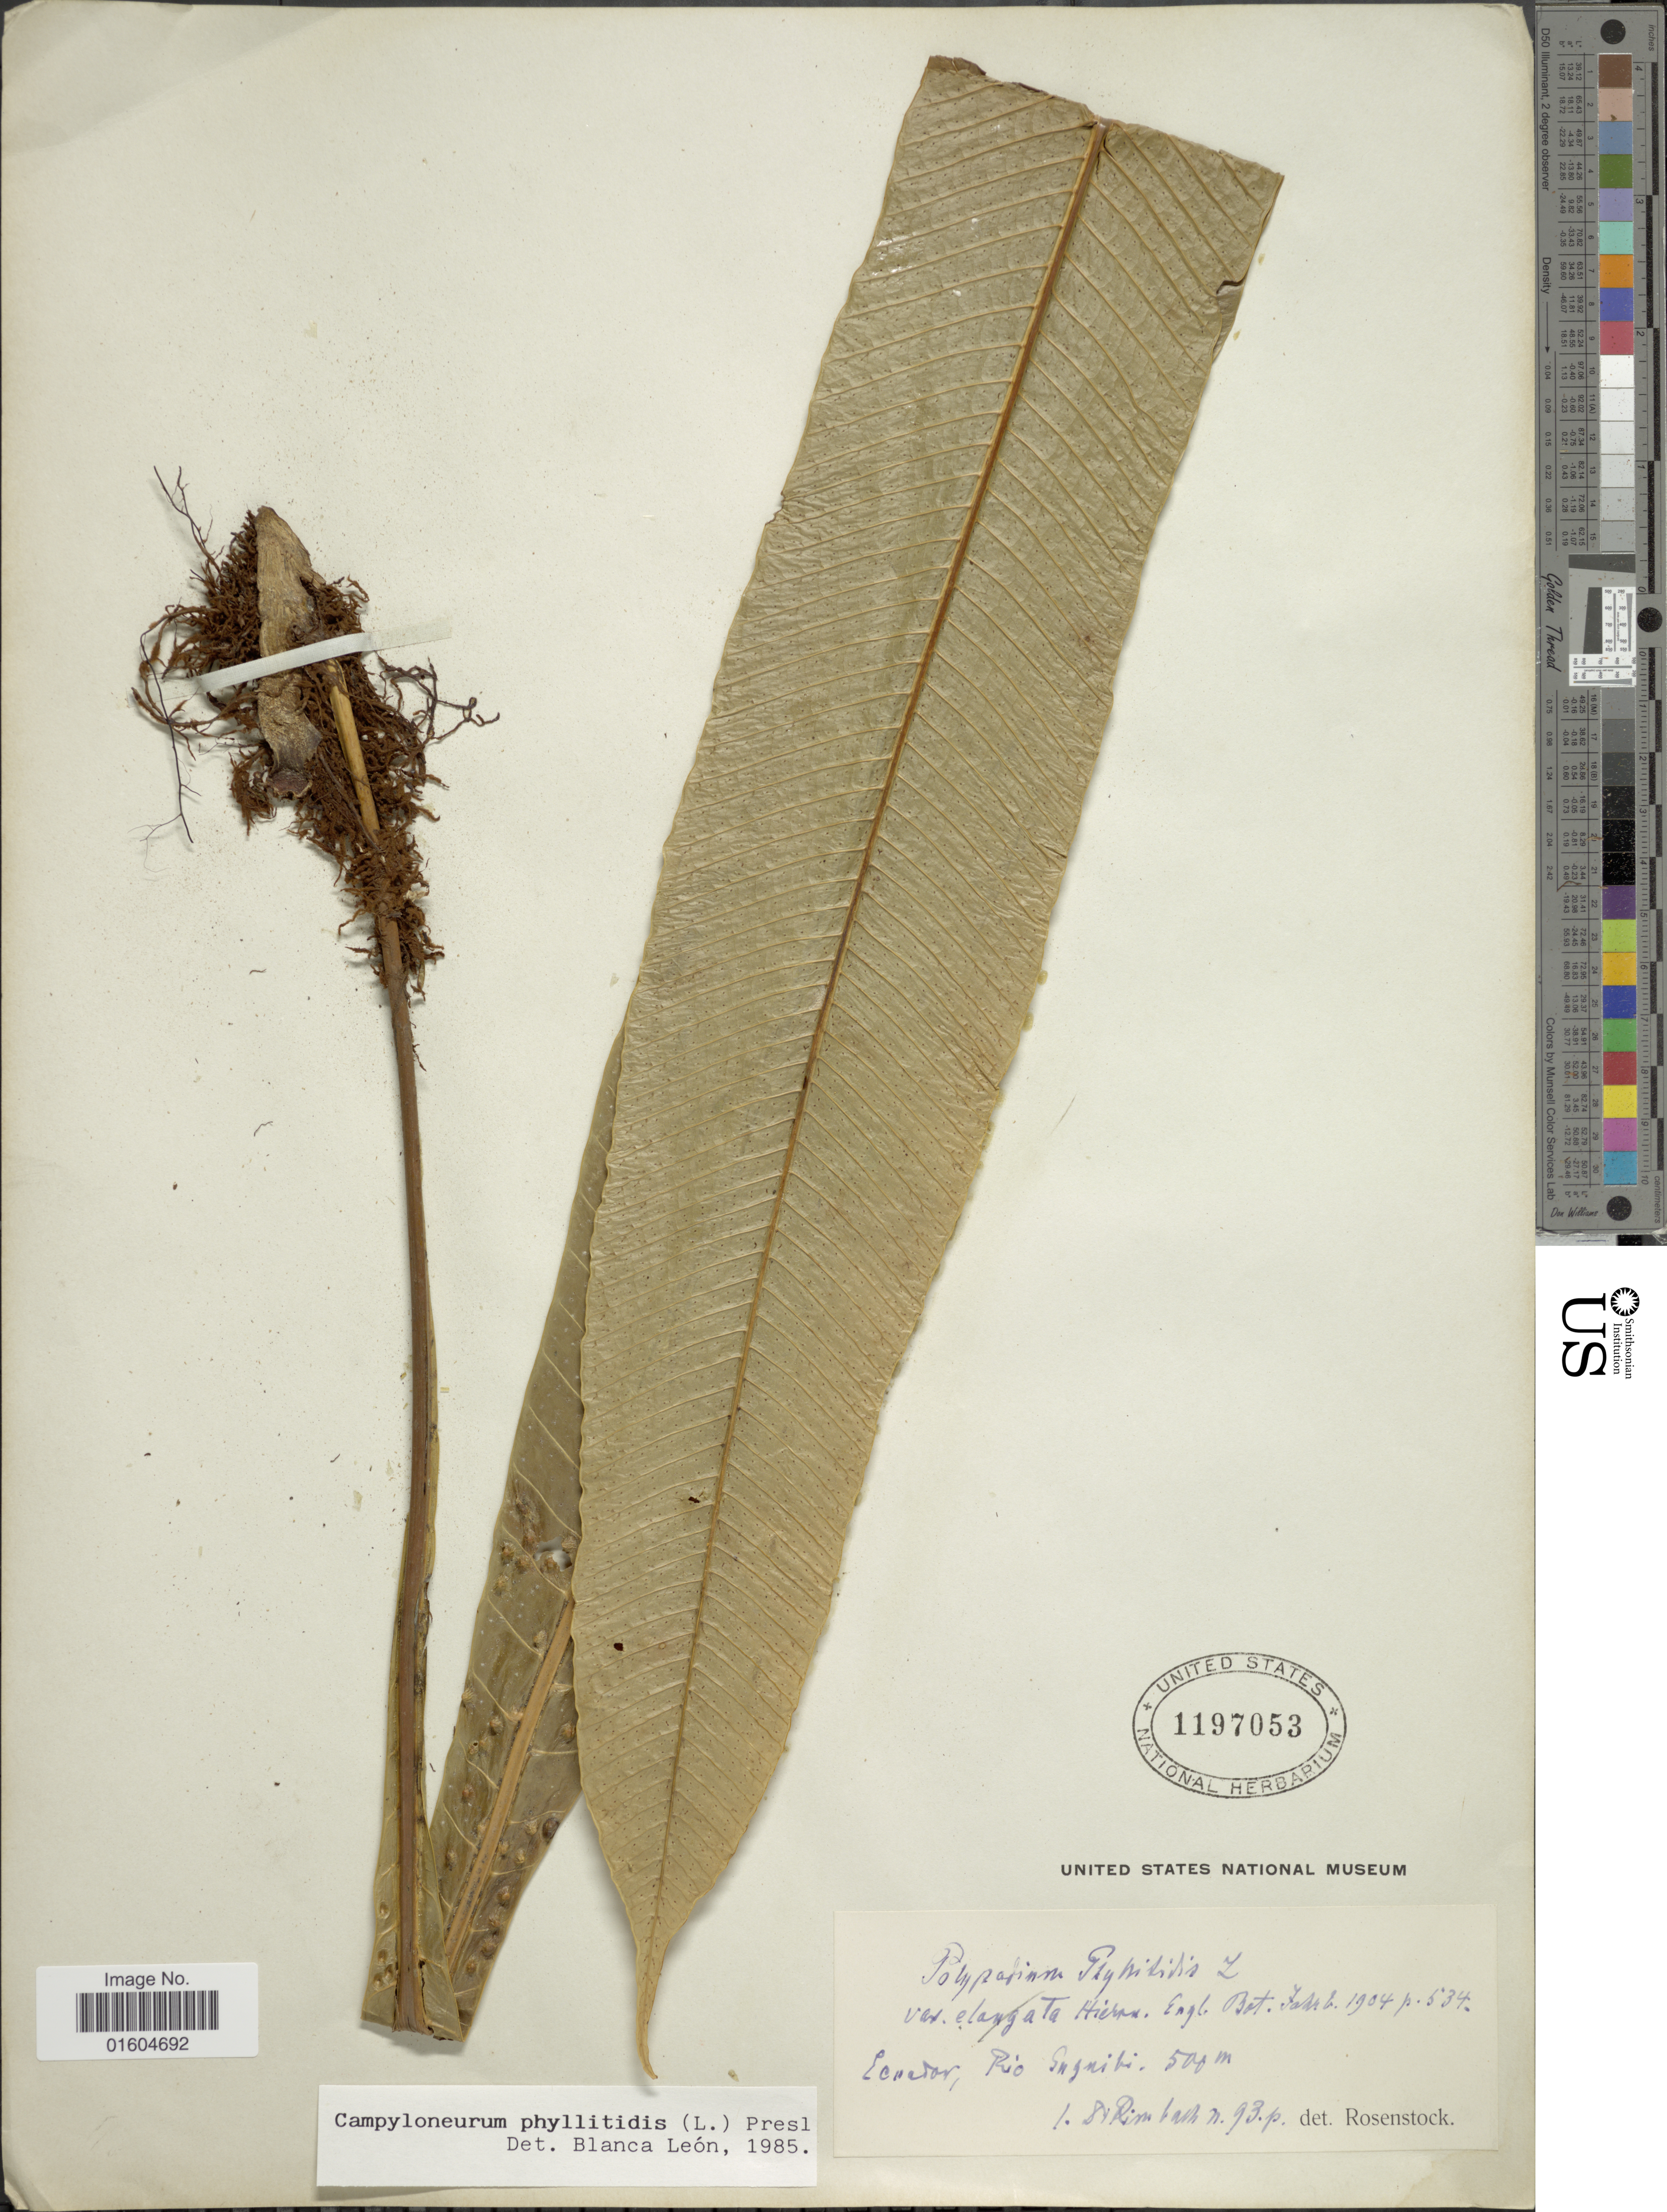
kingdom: Plantae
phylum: Tracheophyta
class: Polypodiopsida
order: Polypodiales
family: Polypodiaceae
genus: Campyloneurum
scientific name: Campyloneurum phyllitidis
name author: (L.) C. Presl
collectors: Rimbach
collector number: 93p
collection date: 1904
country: Ecuador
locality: Ecuador, Rio Suguibi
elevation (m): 500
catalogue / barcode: US 1197053